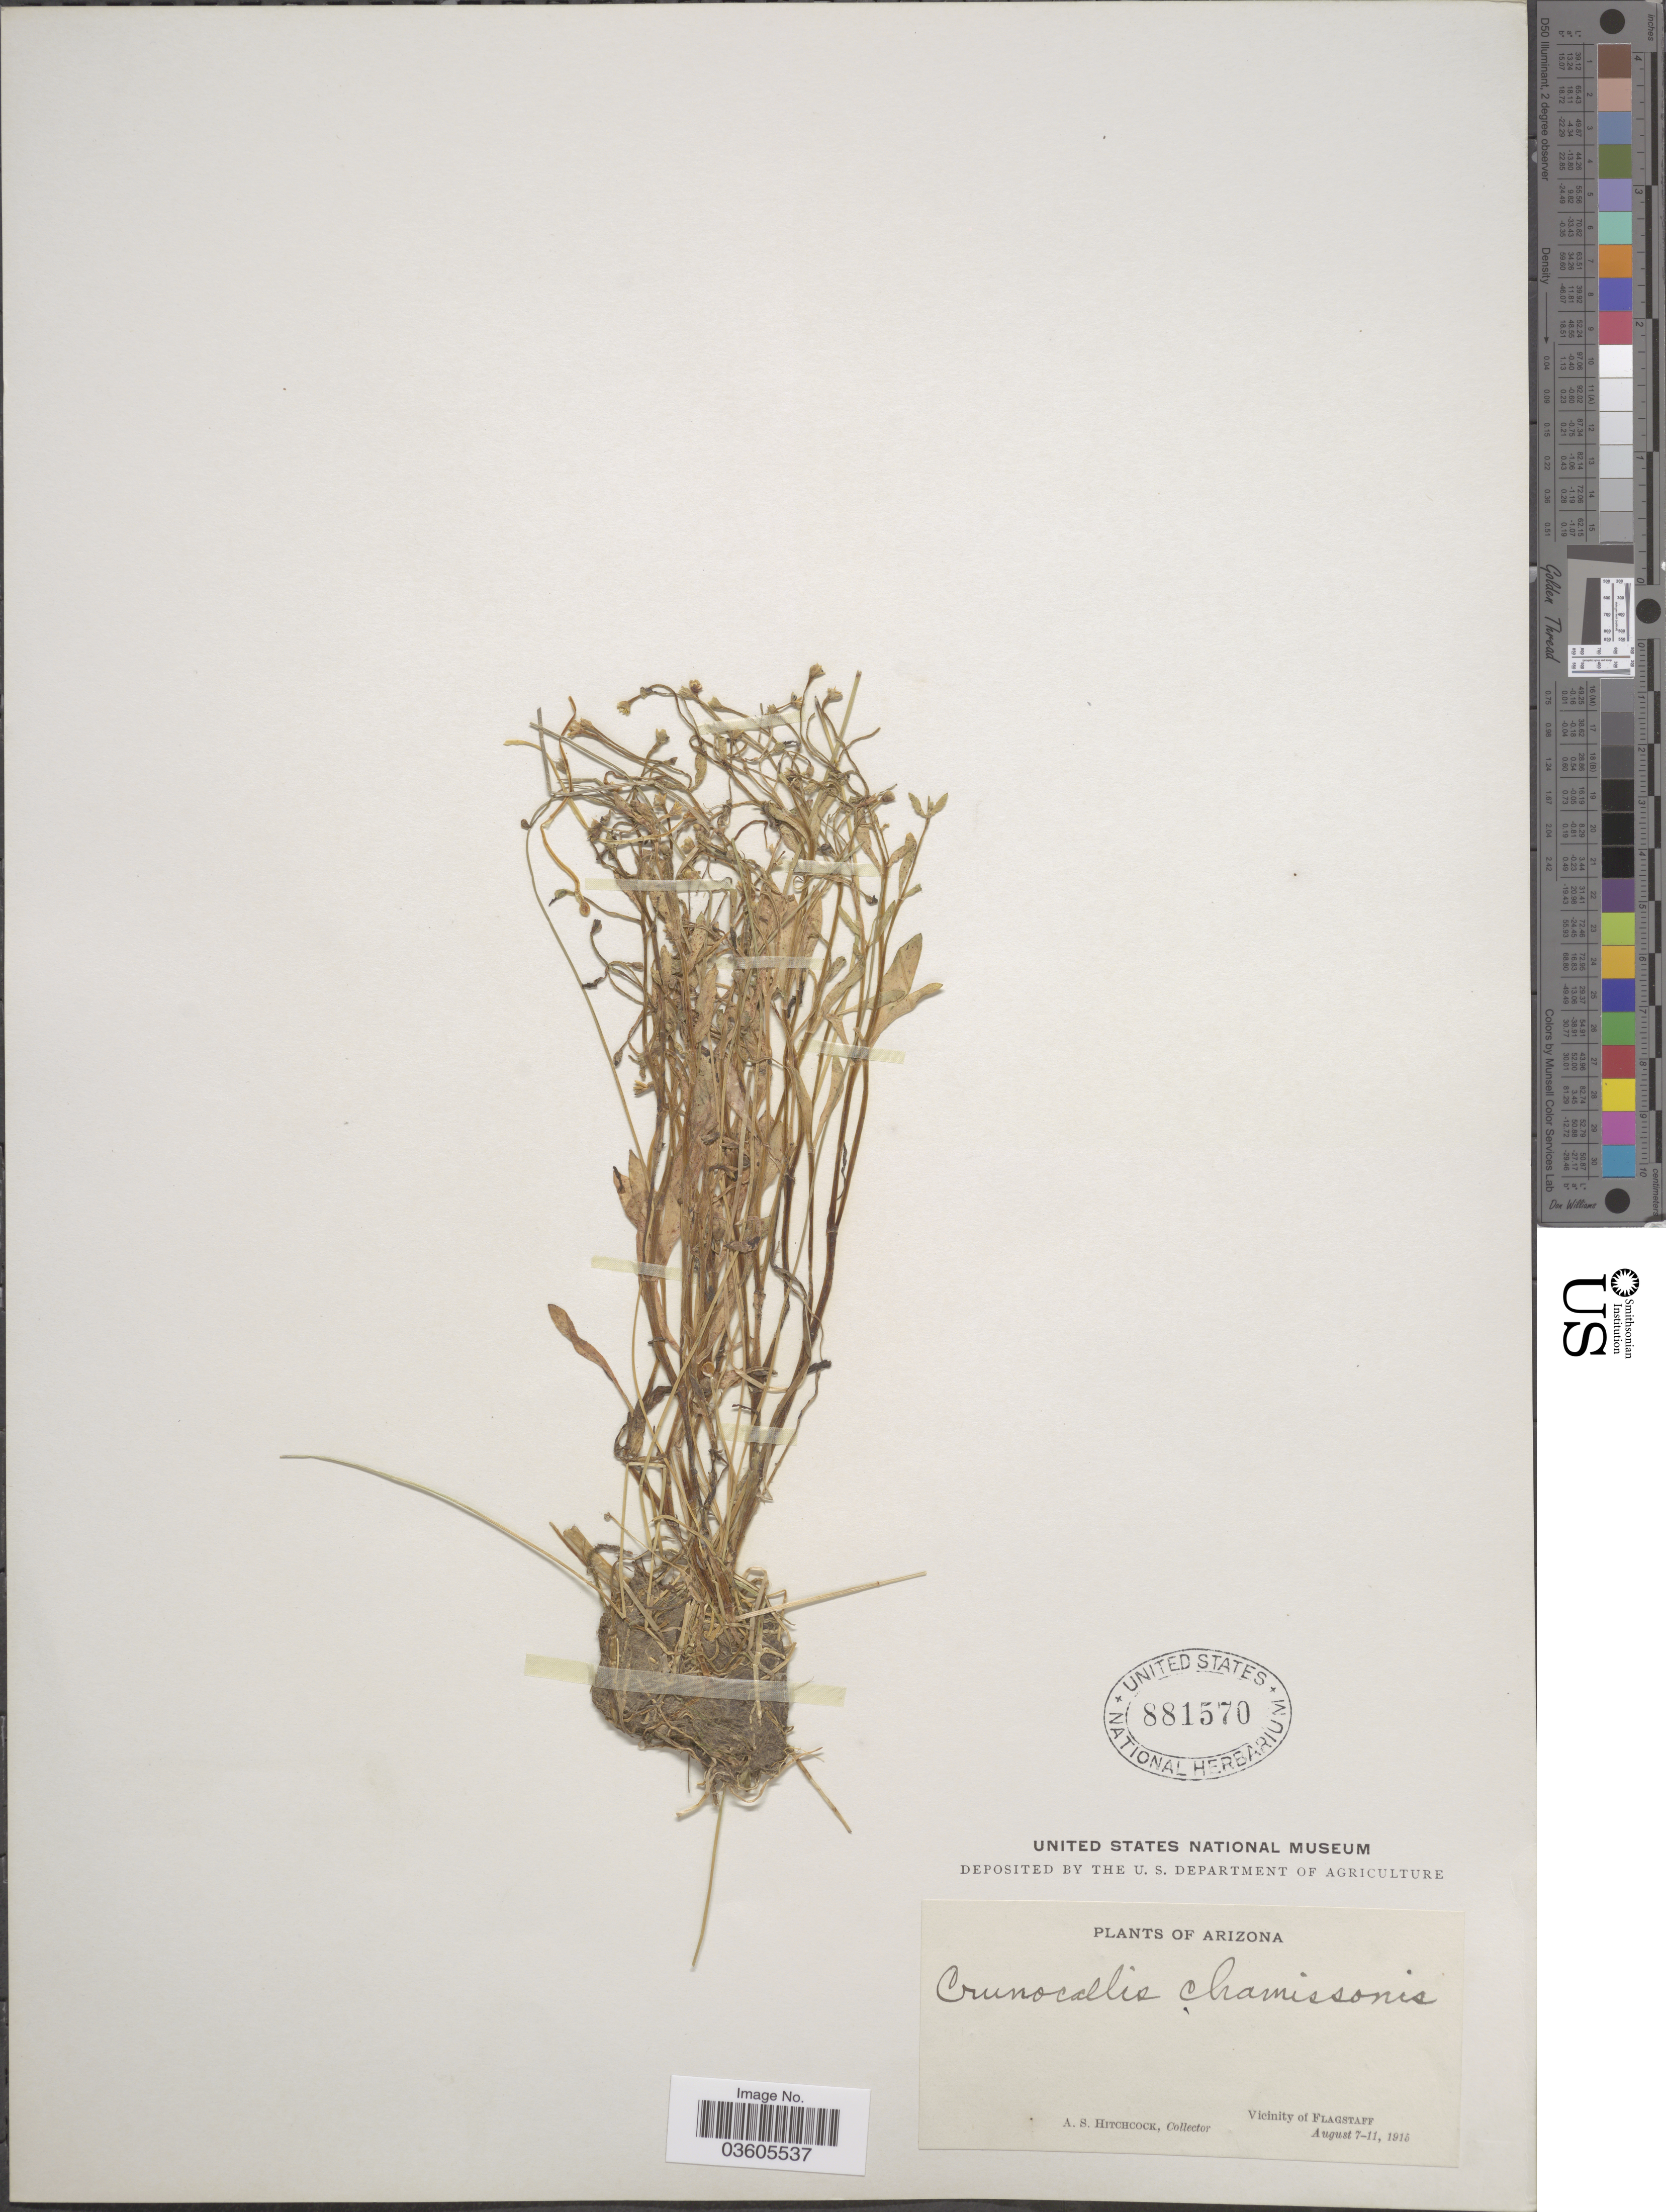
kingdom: Plantae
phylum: Tracheophyta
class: Magnoliopsida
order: Caryophyllales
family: Montiaceae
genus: Montia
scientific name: Montia chamissoi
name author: (Ledeb. ex Spreng.) Greene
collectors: A. S. Hitchcock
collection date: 1915-08-07/1915-08-11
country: United States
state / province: Arizona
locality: Vicinity of Flagstaff.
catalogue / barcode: US 881570